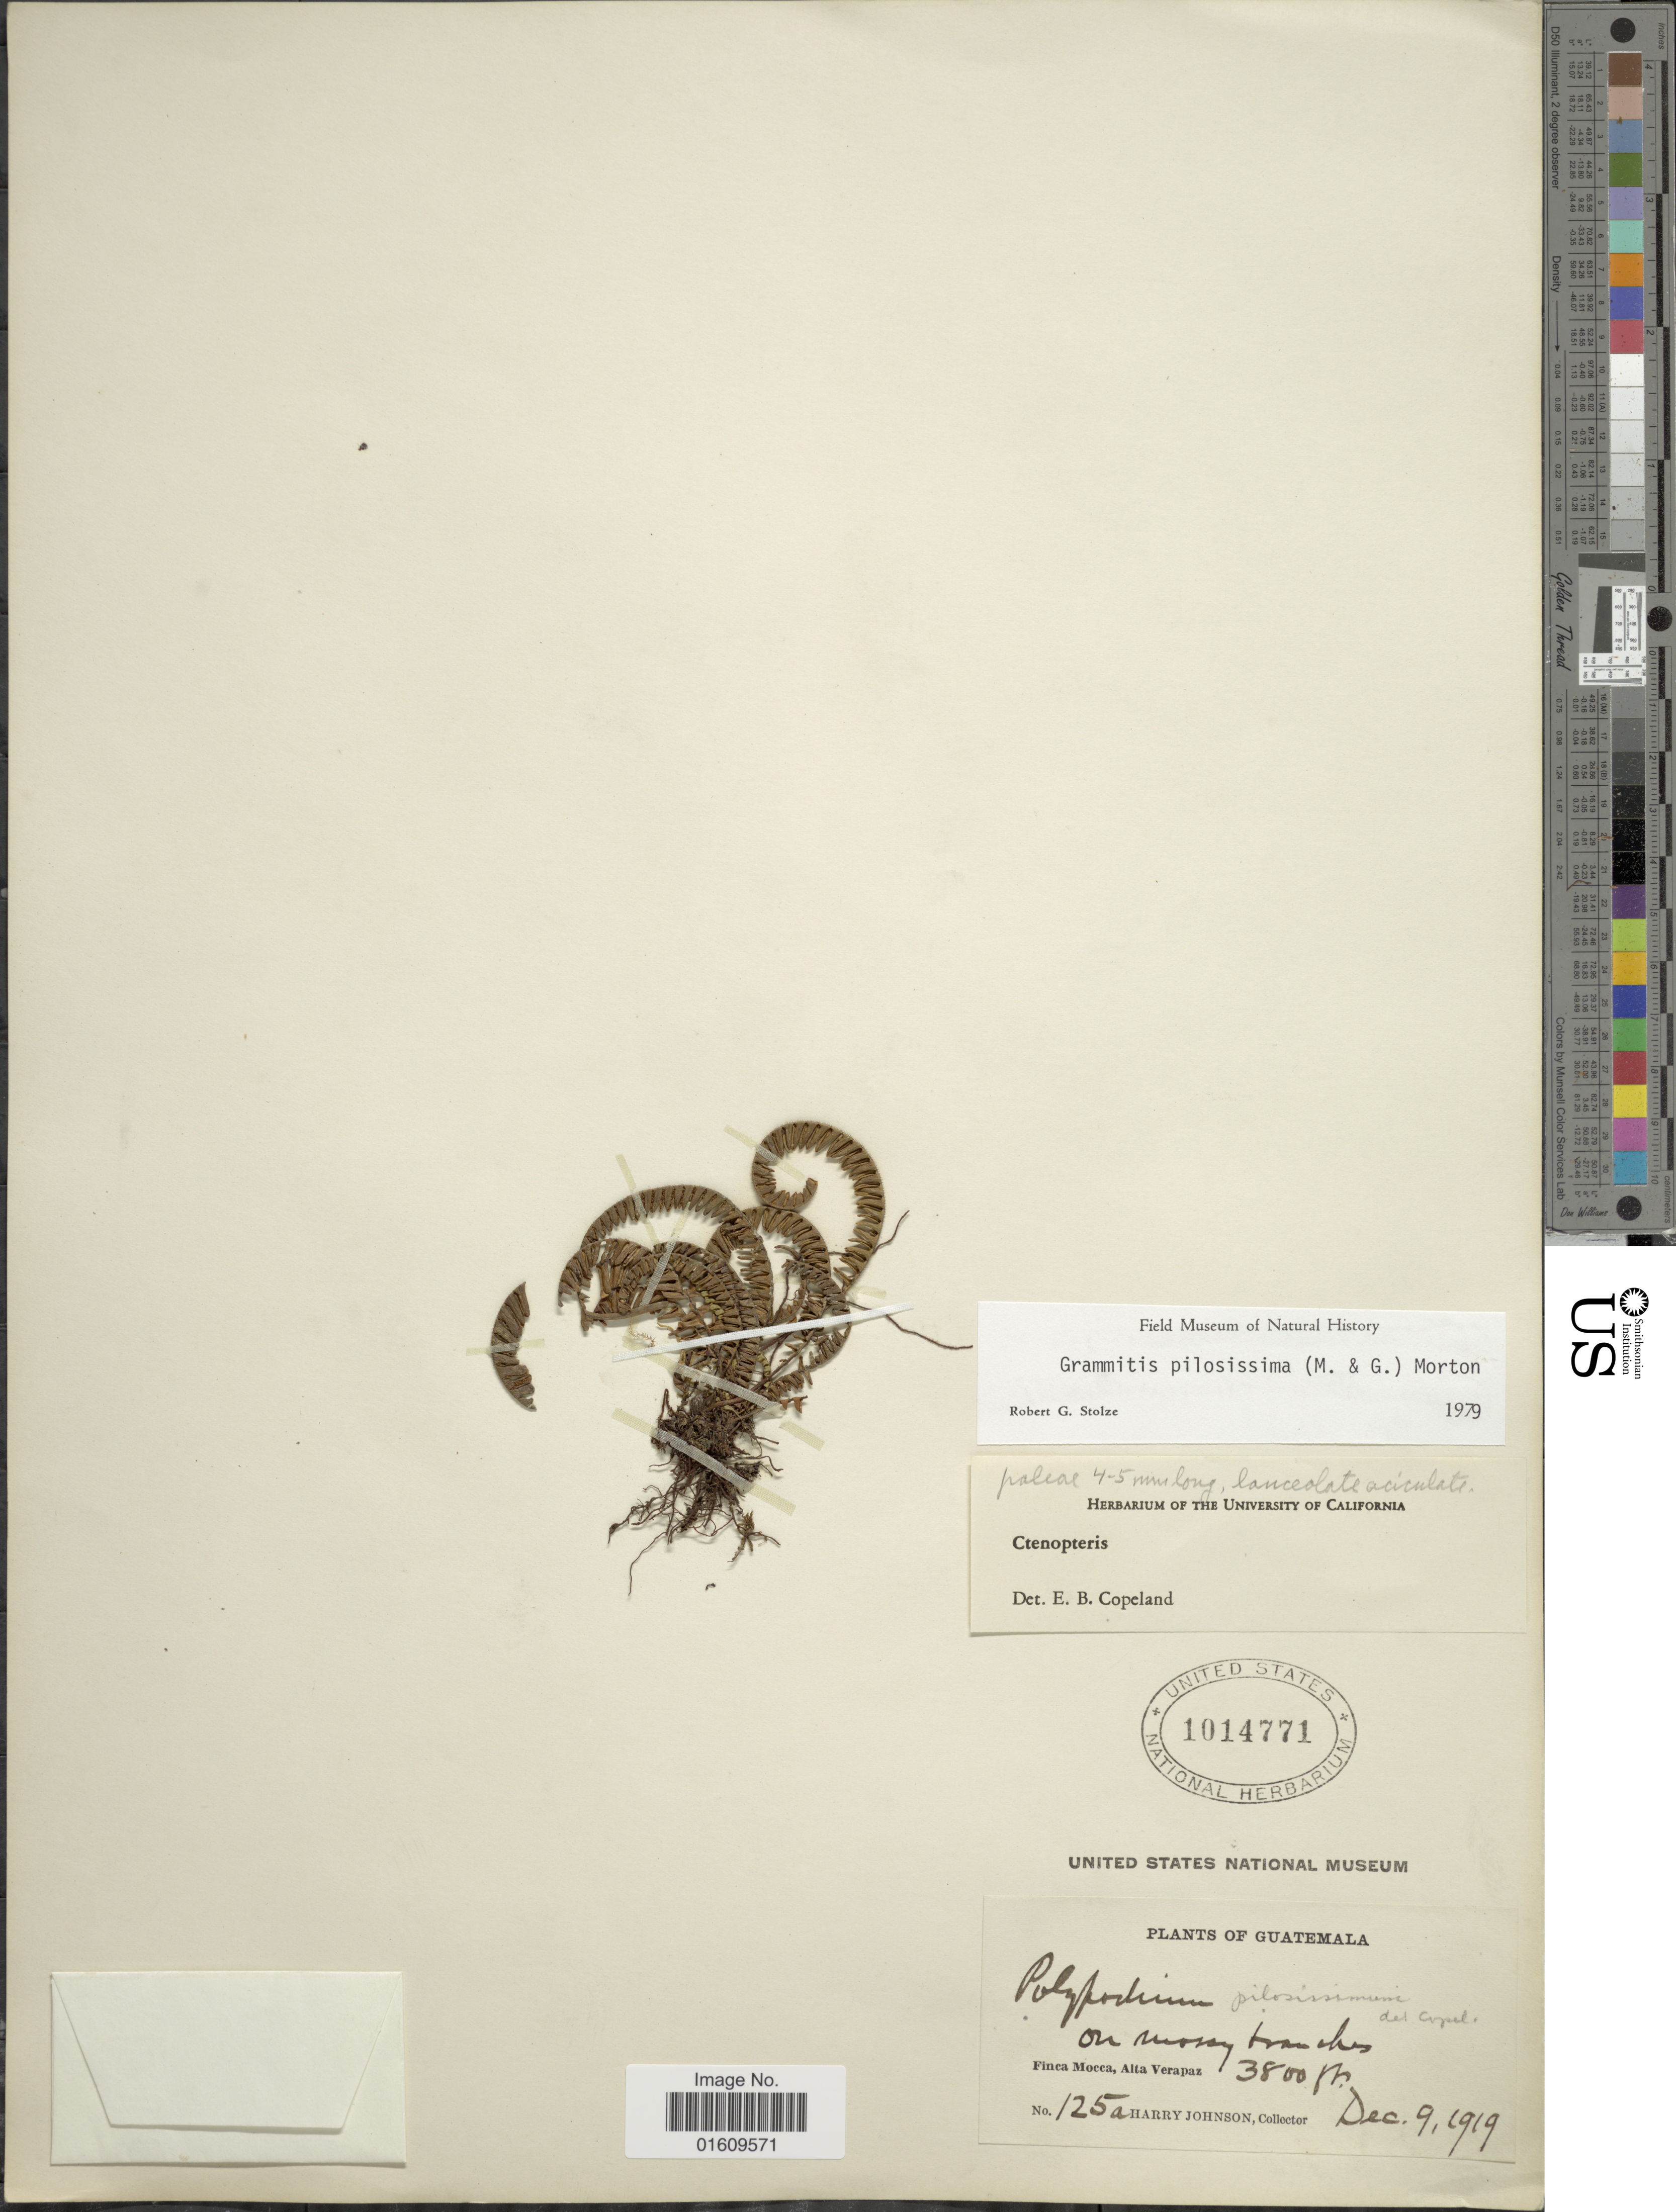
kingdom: Plantae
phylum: Tracheophyta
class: Polypodiopsida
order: Polypodiales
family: Polypodiaceae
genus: Melpomene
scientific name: Melpomene pilosissima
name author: (M. Martens & Galeotti) A.R. Sm. & R.C. Moran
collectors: H. Johnson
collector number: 125a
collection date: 1919-12-09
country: Guatemala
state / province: Alta Verapaz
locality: On Moisy branches, Finca Mocca, Alta Verapaz.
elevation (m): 1158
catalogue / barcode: US 1014771